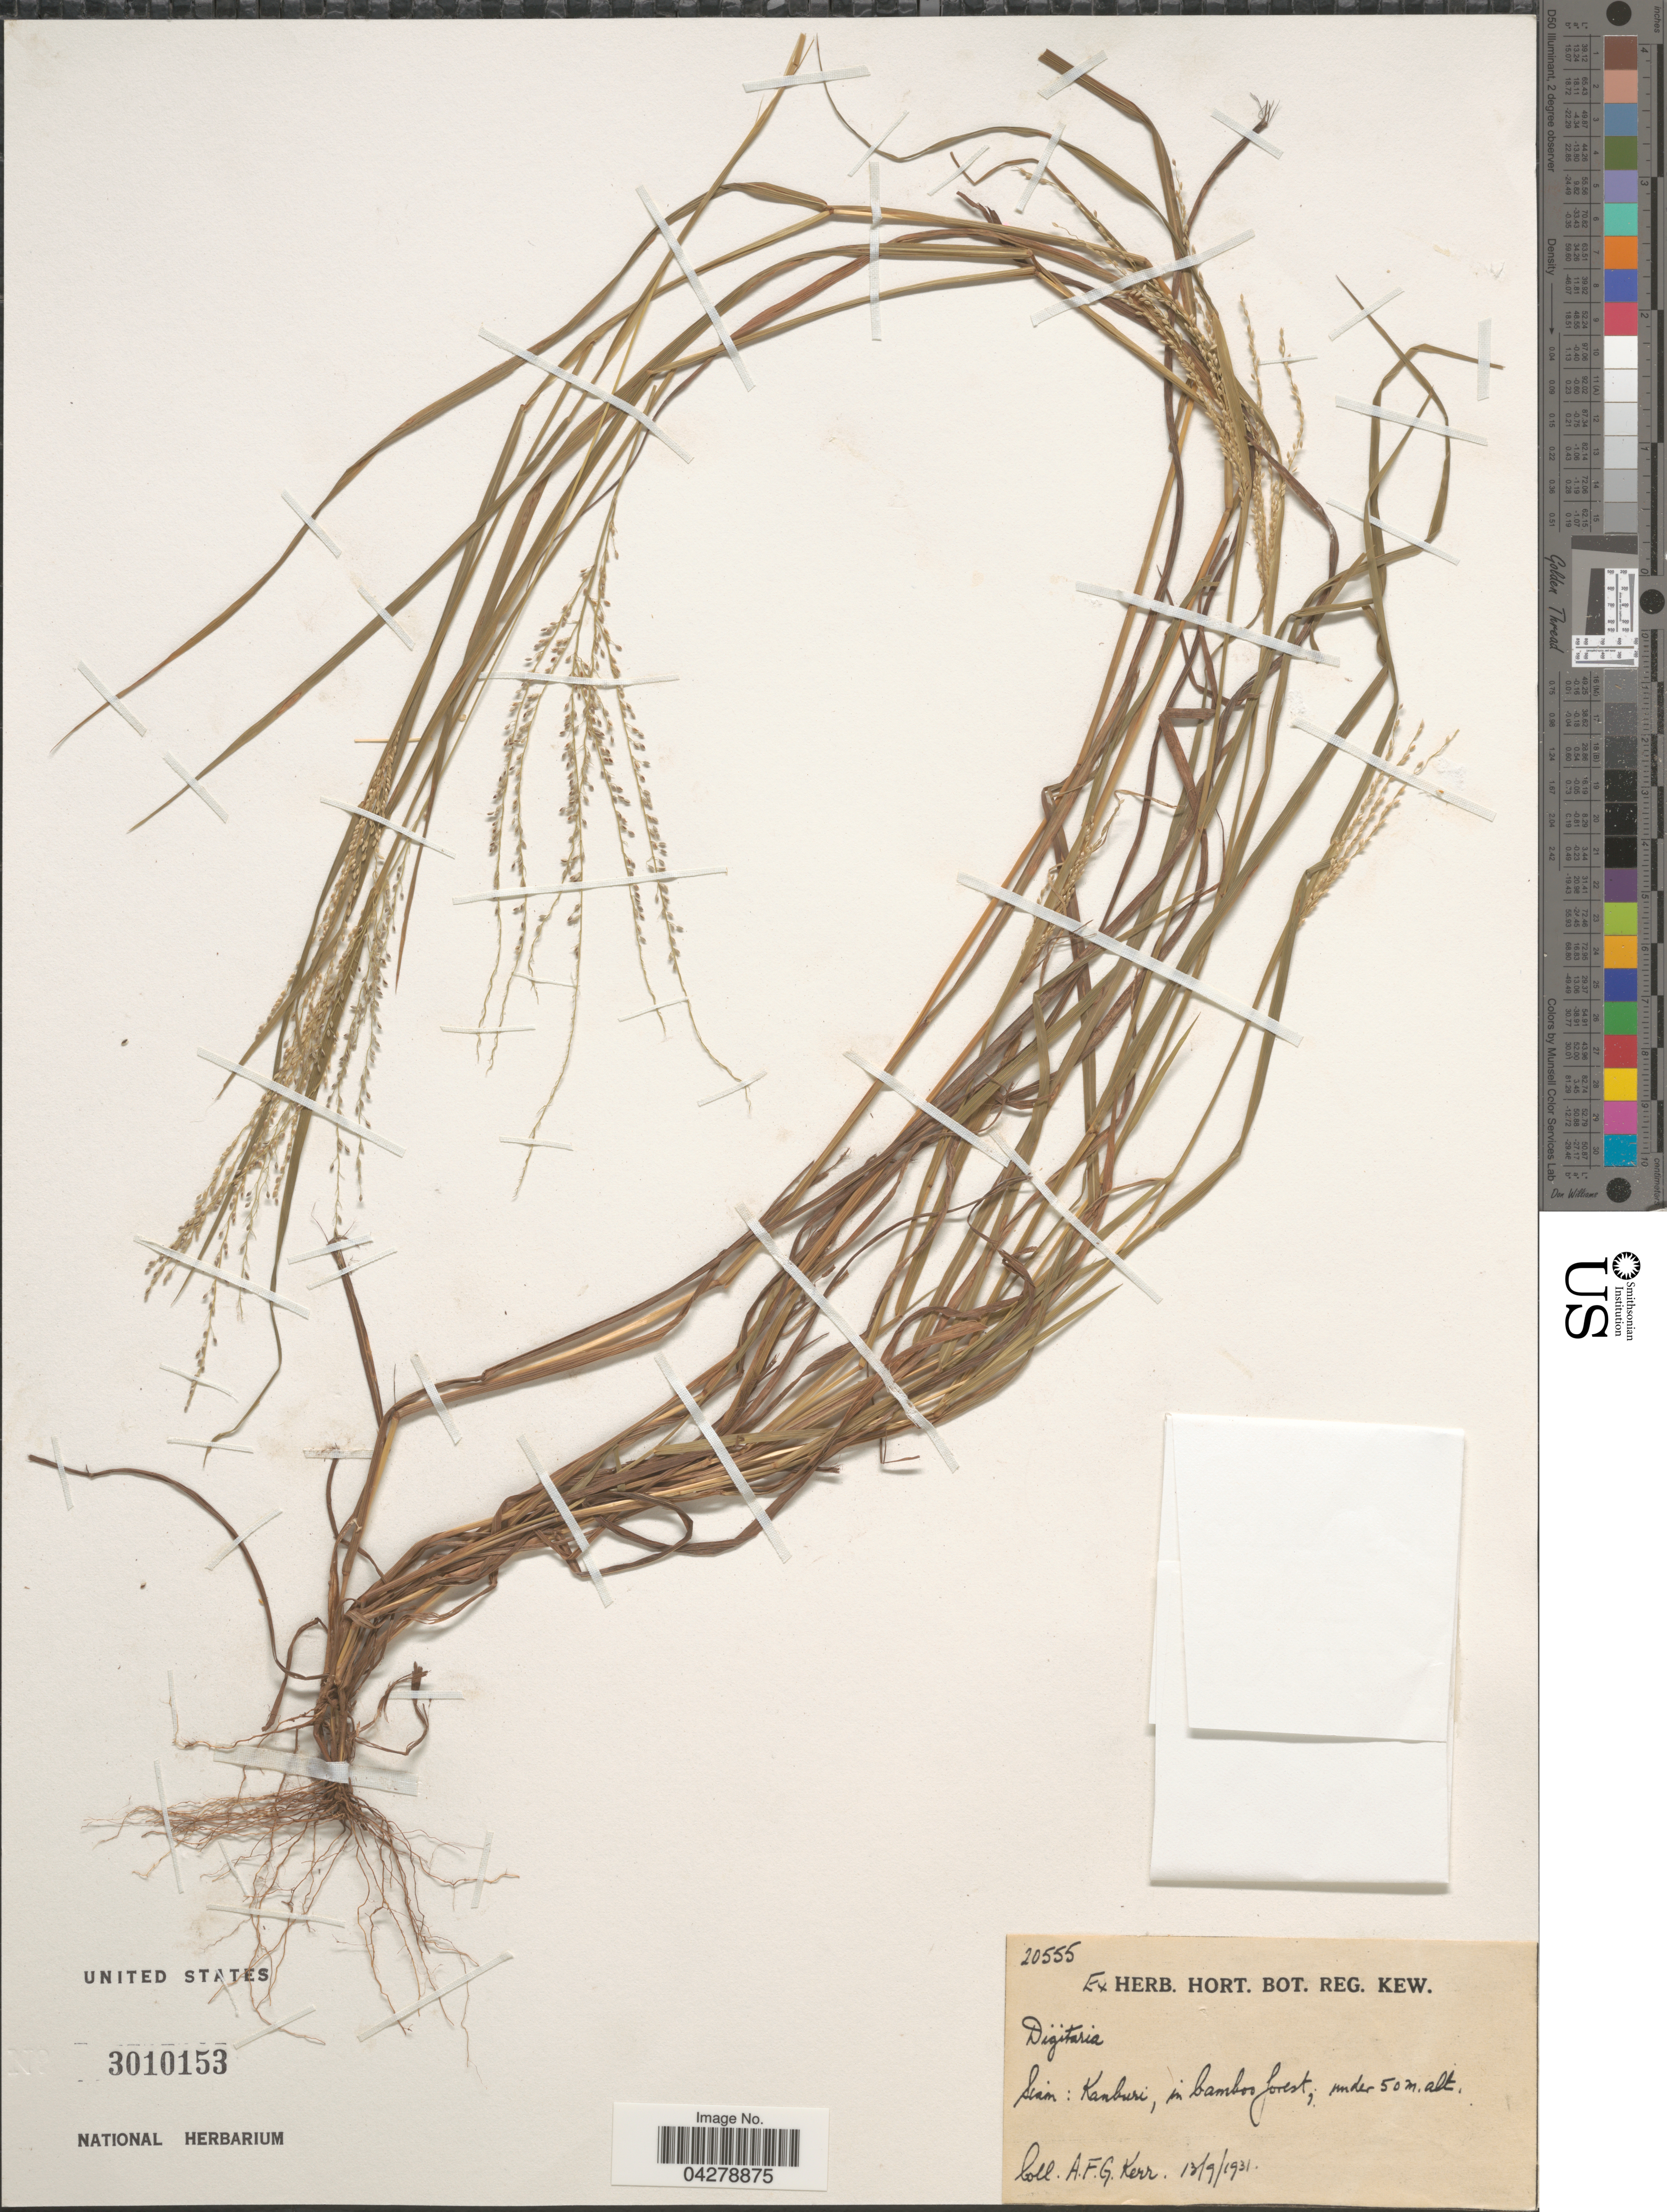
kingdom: Plantae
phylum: Tracheophyta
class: Liliopsida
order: Poales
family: Poaceae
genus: Digitaria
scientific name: Digitaria sp.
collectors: A. F. G. Kerr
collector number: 20555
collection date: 1931-09-13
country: Thailand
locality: Siam: Kanburi, in bamboo forest.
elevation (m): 50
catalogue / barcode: US 3010153